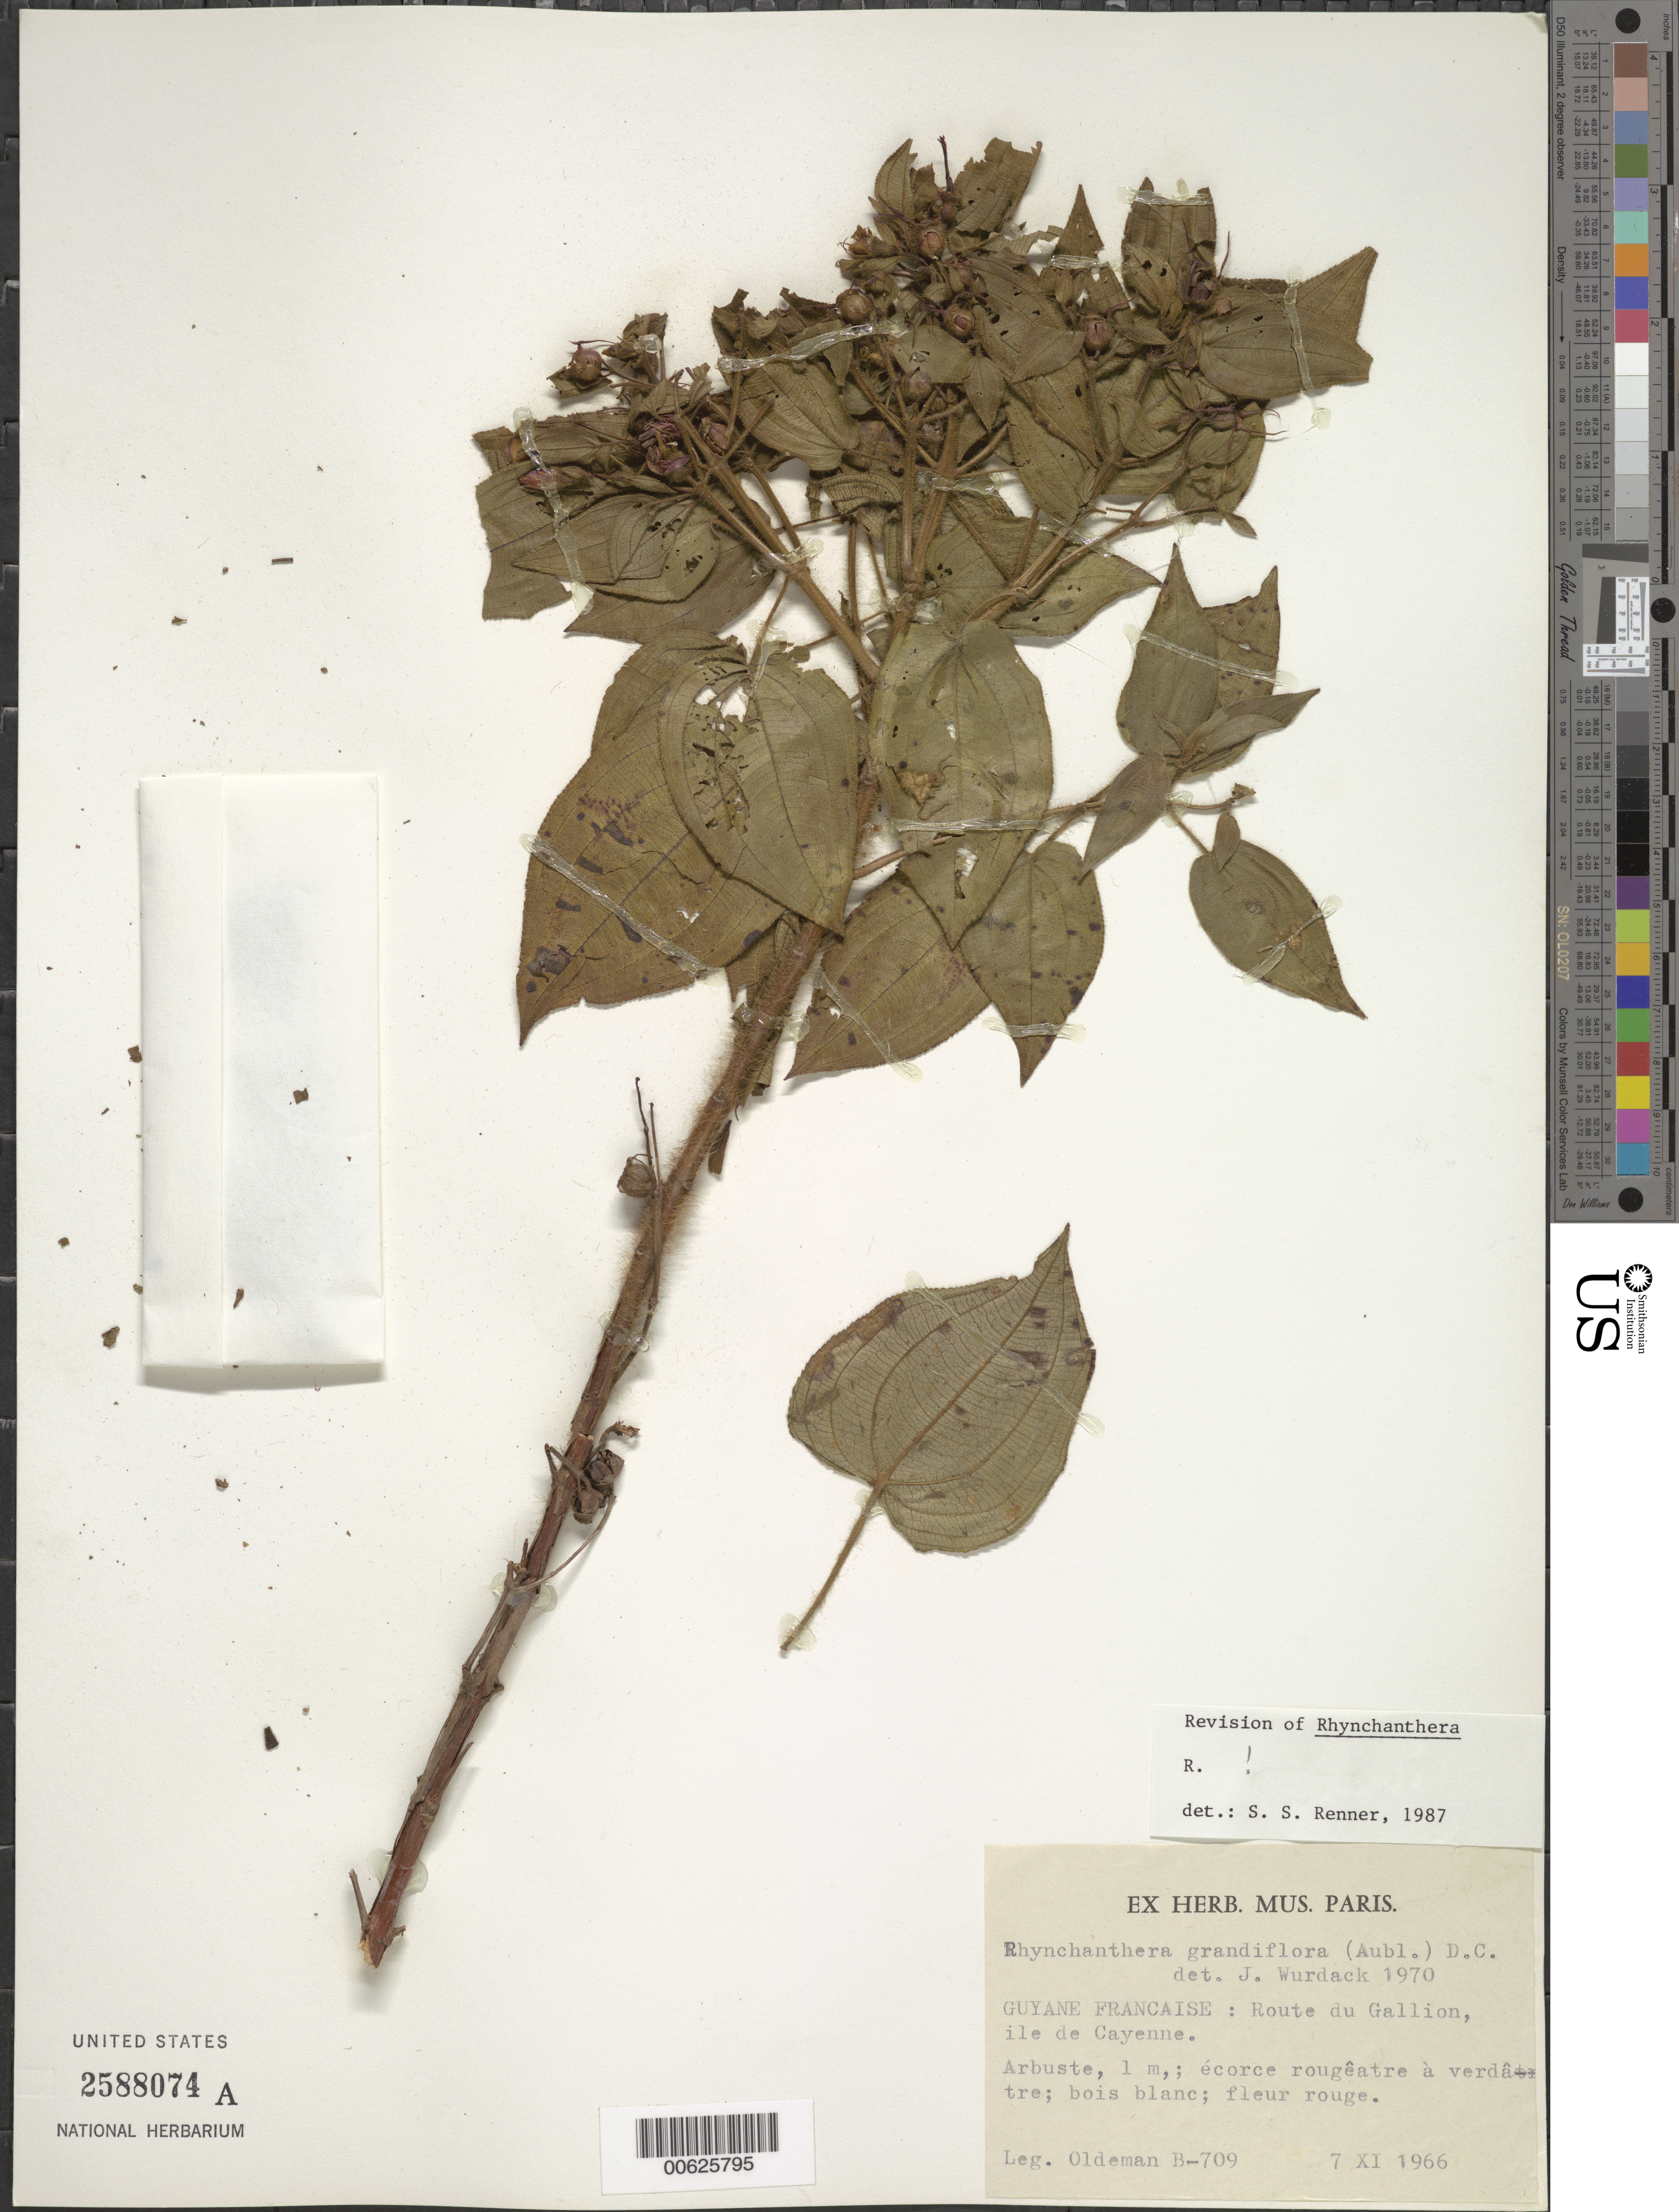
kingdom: Plantae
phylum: Tracheophyta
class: Magnoliopsida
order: Myrtales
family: Melastomataceae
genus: Rhynchanthera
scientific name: Rhynchanthera grandiflora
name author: (Aubl.) DC.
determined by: Renner, S. S.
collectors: R. Oldeman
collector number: B 709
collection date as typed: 7-Nov-66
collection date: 1966-11-07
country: French Guiana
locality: Ile de Cayenne, route du Gallion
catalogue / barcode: US 2588074A